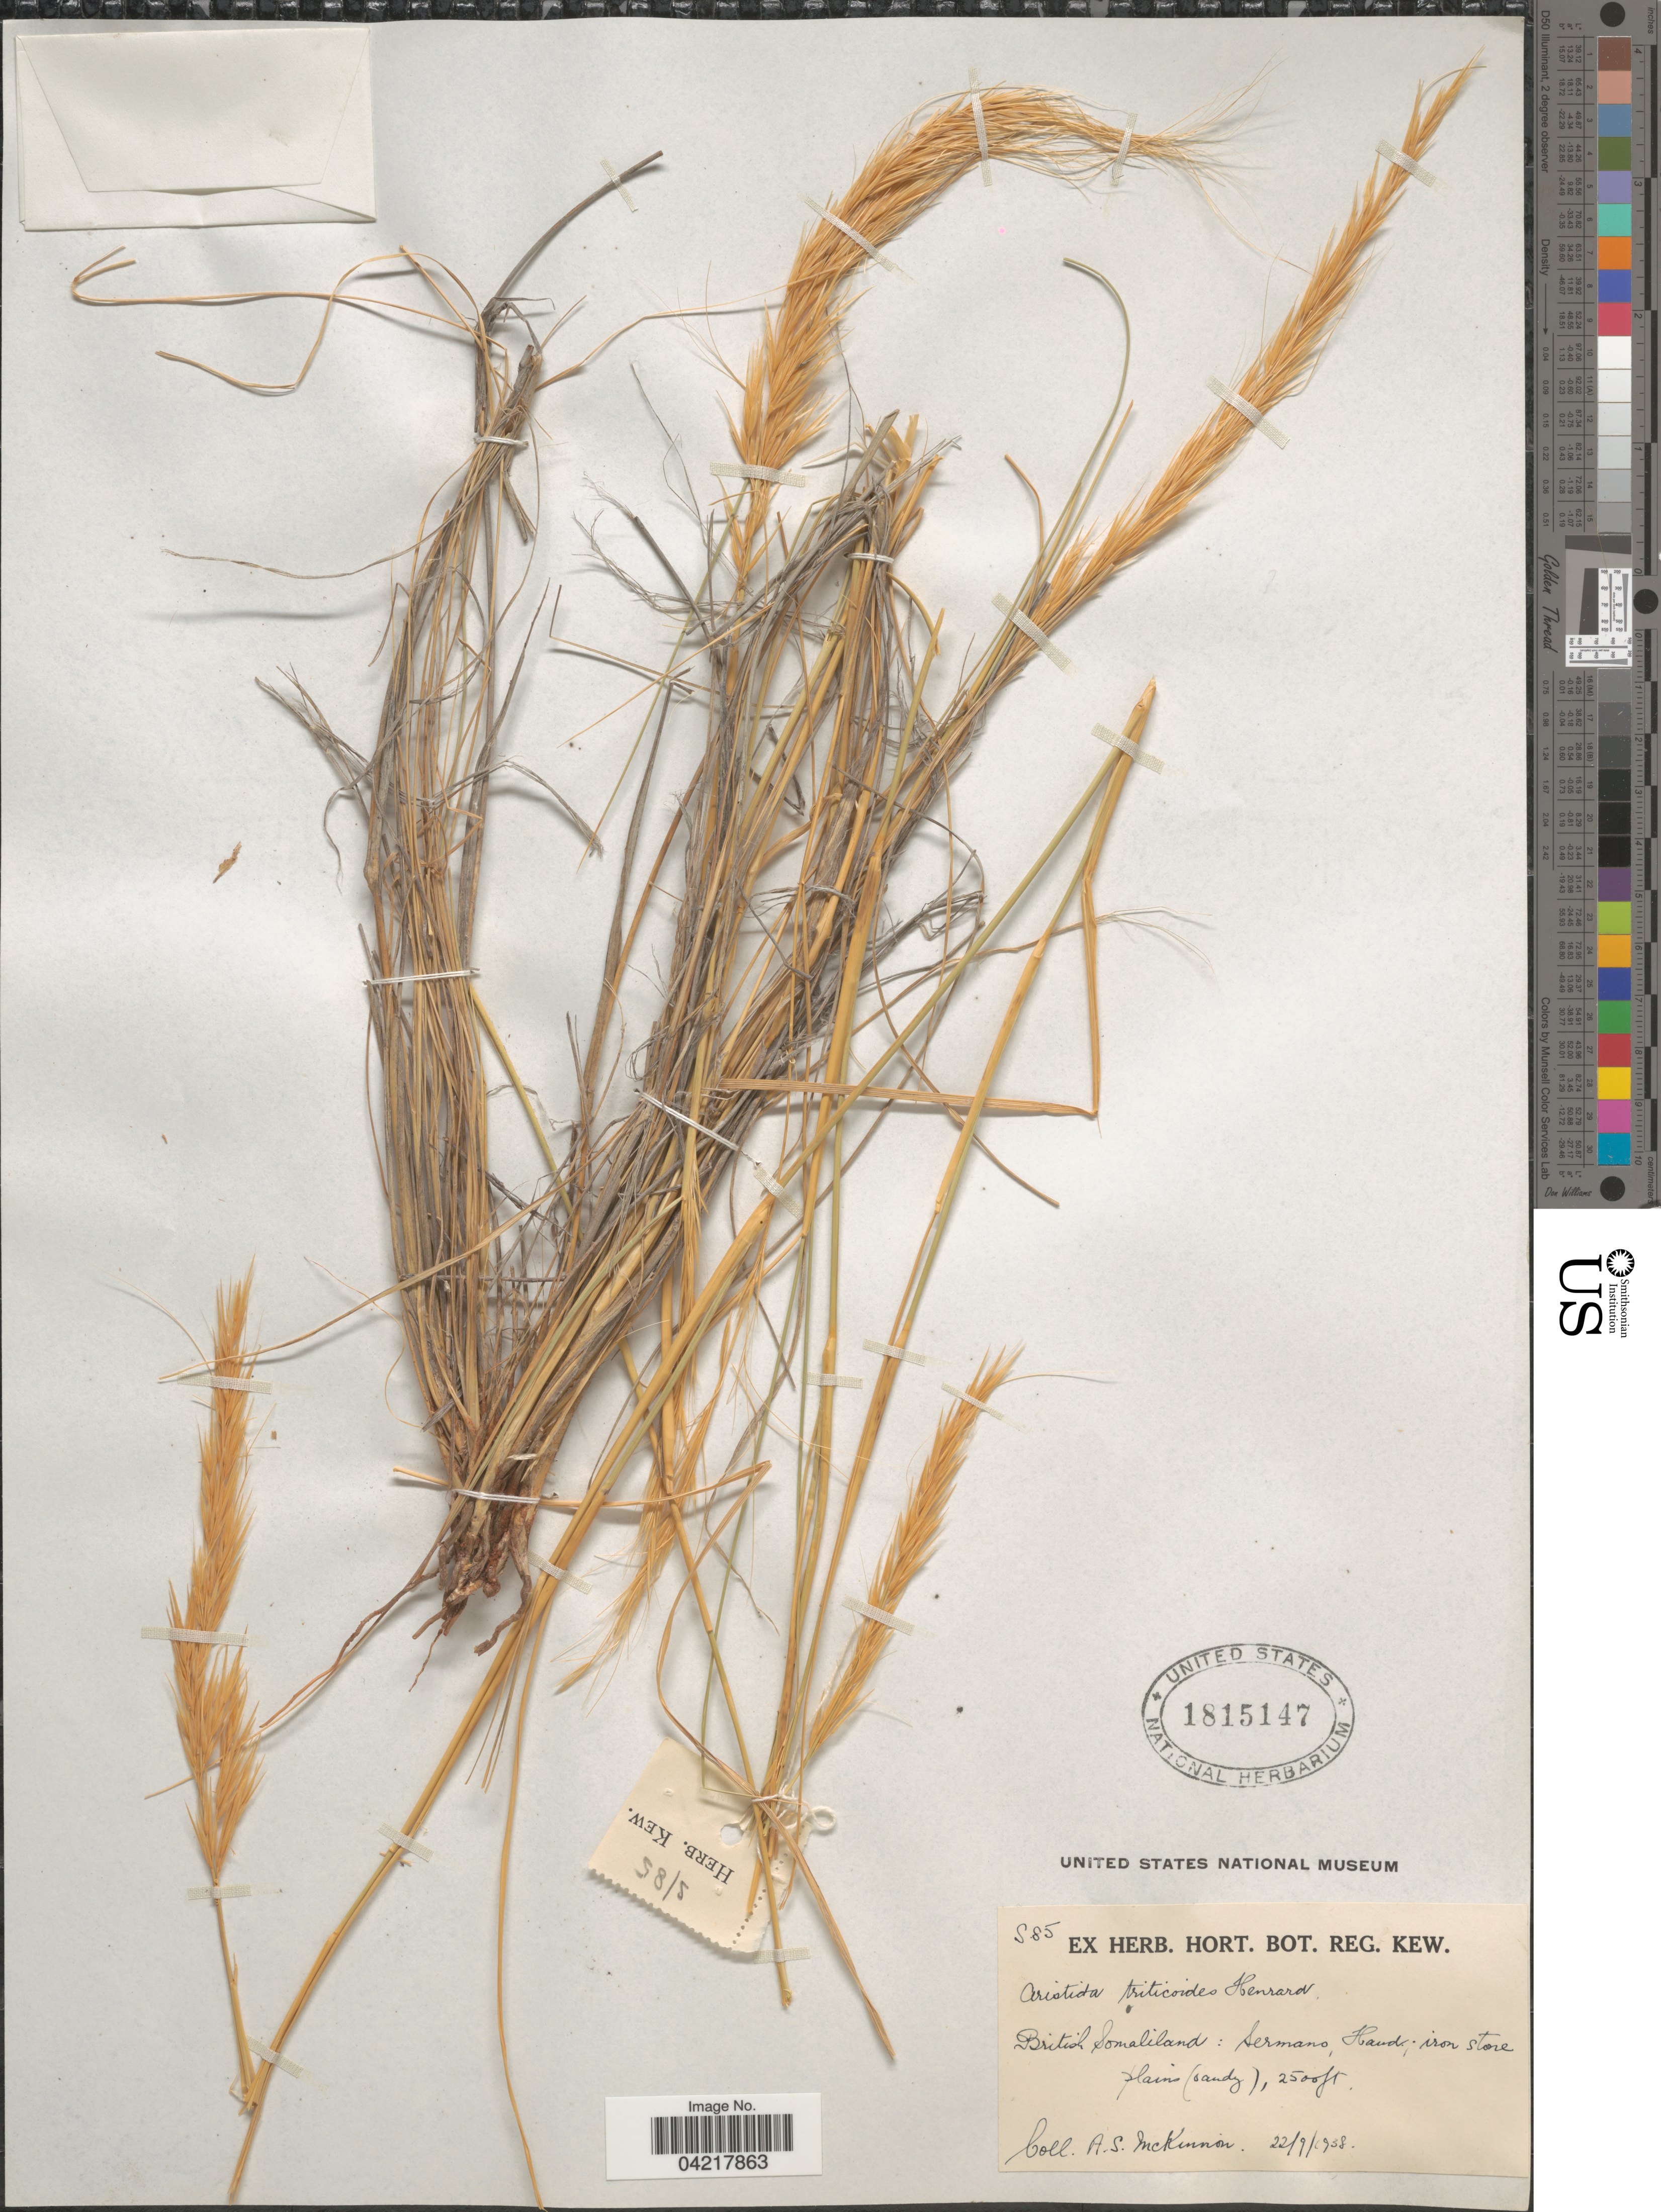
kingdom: Plantae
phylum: Tracheophyta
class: Liliopsida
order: Poales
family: Poaceae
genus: Aristida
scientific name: Aristida triticoides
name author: Henr.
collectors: A. Mckinnon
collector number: S85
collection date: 1938-09-22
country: Somalia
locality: British Somaliland: Sermano, Haud, iron store plains (sandy).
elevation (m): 762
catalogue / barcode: US 1815147